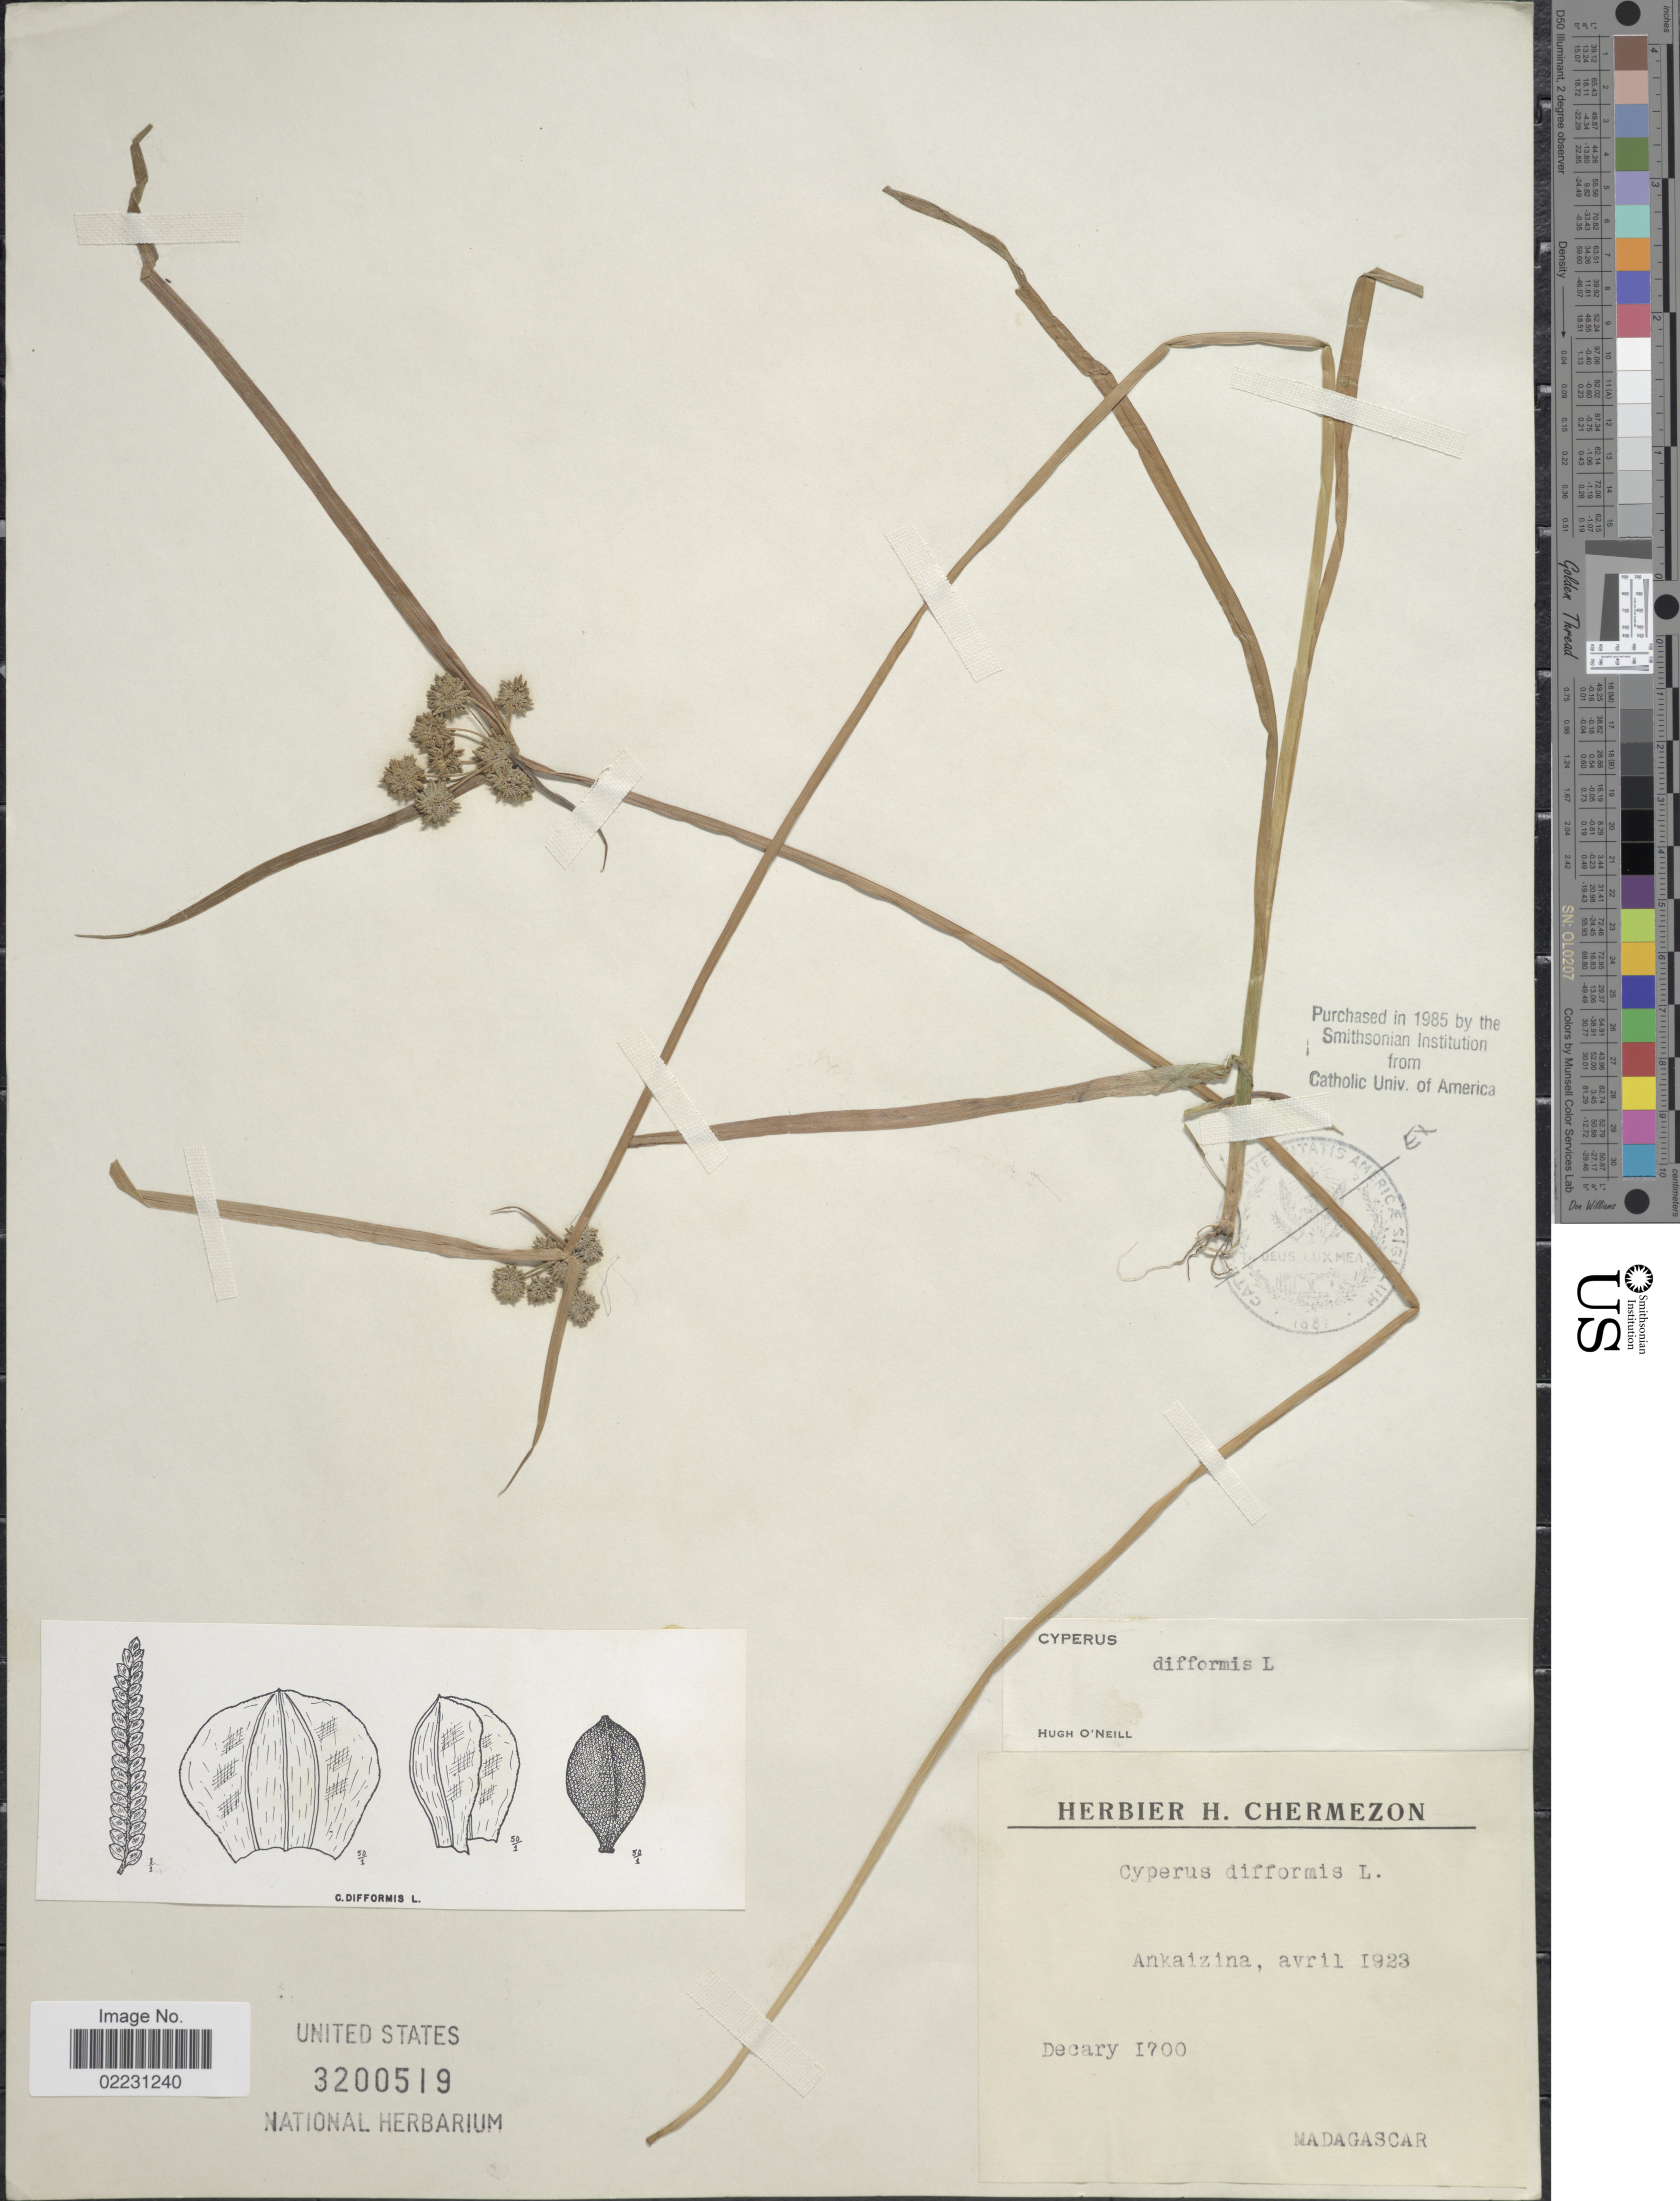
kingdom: Plantae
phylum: Tracheophyta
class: Liliopsida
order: Poales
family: Cyperaceae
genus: Cyperus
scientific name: Cyperus difformis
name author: L.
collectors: Decary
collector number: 1700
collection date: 1923-04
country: Madagascar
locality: Ankaizina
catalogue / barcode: US 3200519